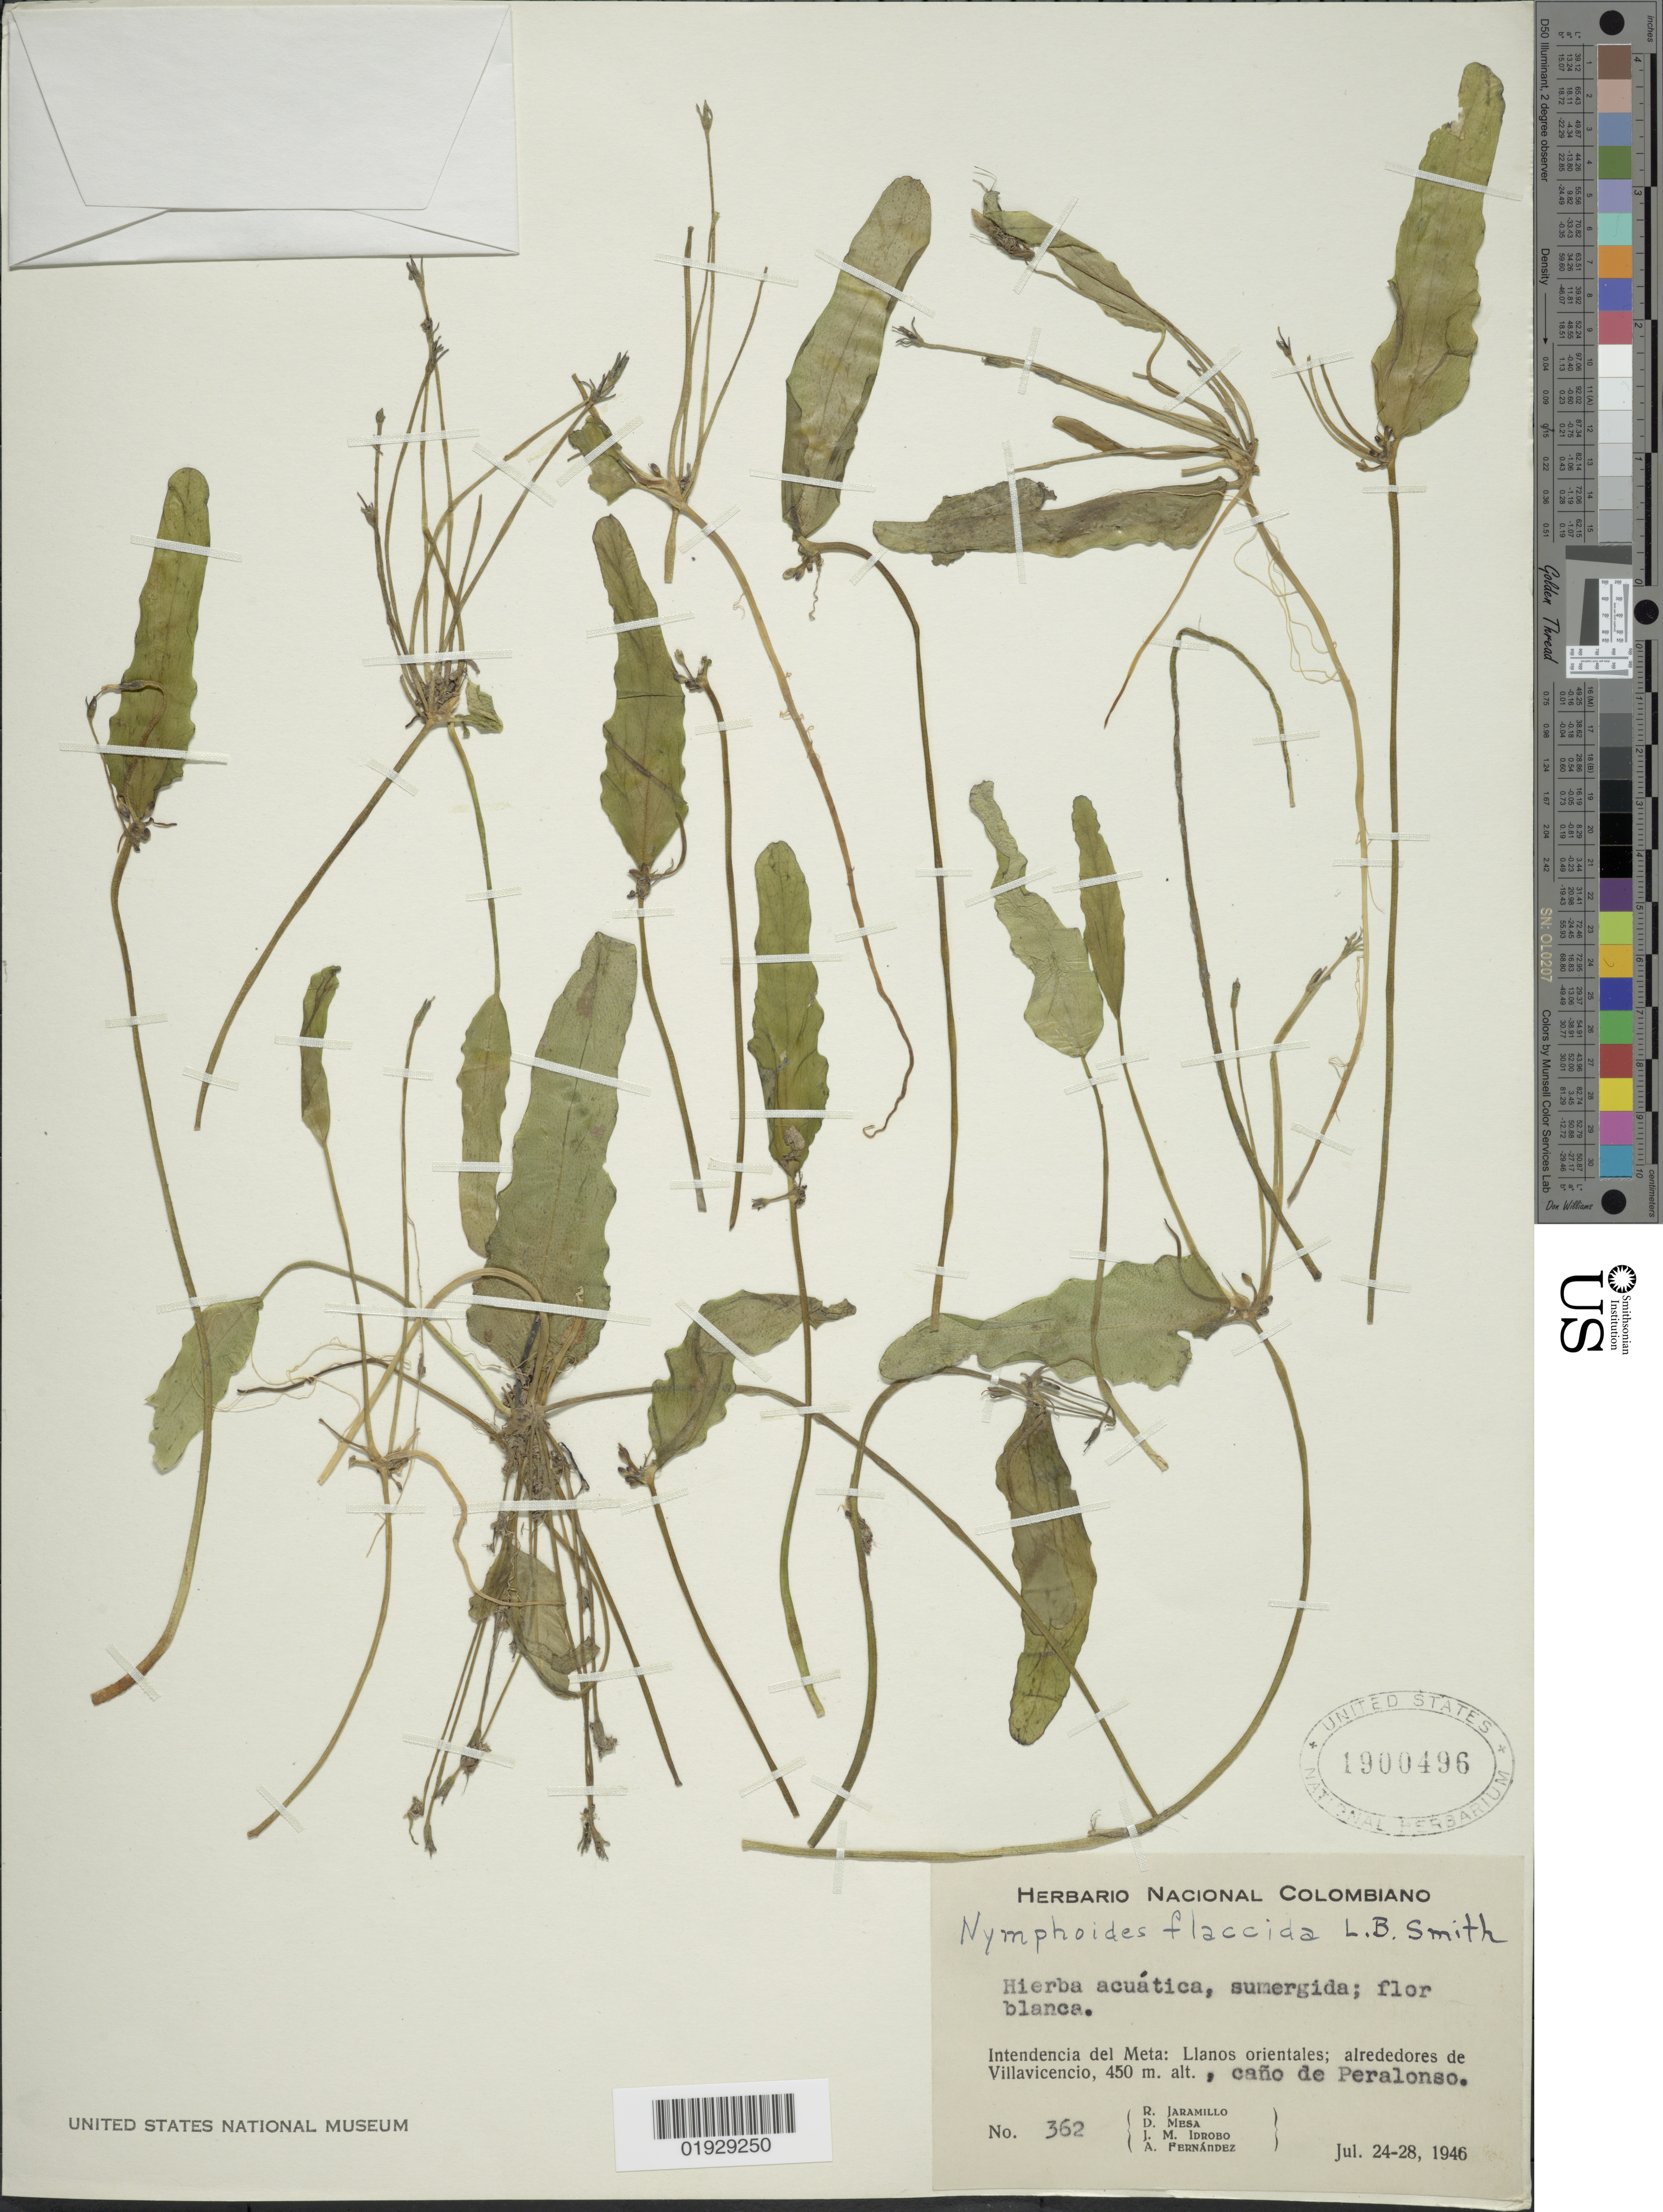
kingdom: Plantae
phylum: Tracheophyta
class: Magnoliopsida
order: Asterales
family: Menyanthaceae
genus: Nymphoides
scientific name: Nymphoides flaccida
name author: L.B. Sm.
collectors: R. Jaramillo M., D. Mesa, J. M. Idrobo & A. Fernández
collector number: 362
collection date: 1946-07-24/1946-07-28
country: Colombia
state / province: Meta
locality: Intendencia del Meta: Llanos orientales; alrededores de Villavicencio, caño de Peralonso.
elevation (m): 450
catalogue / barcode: US 1900496